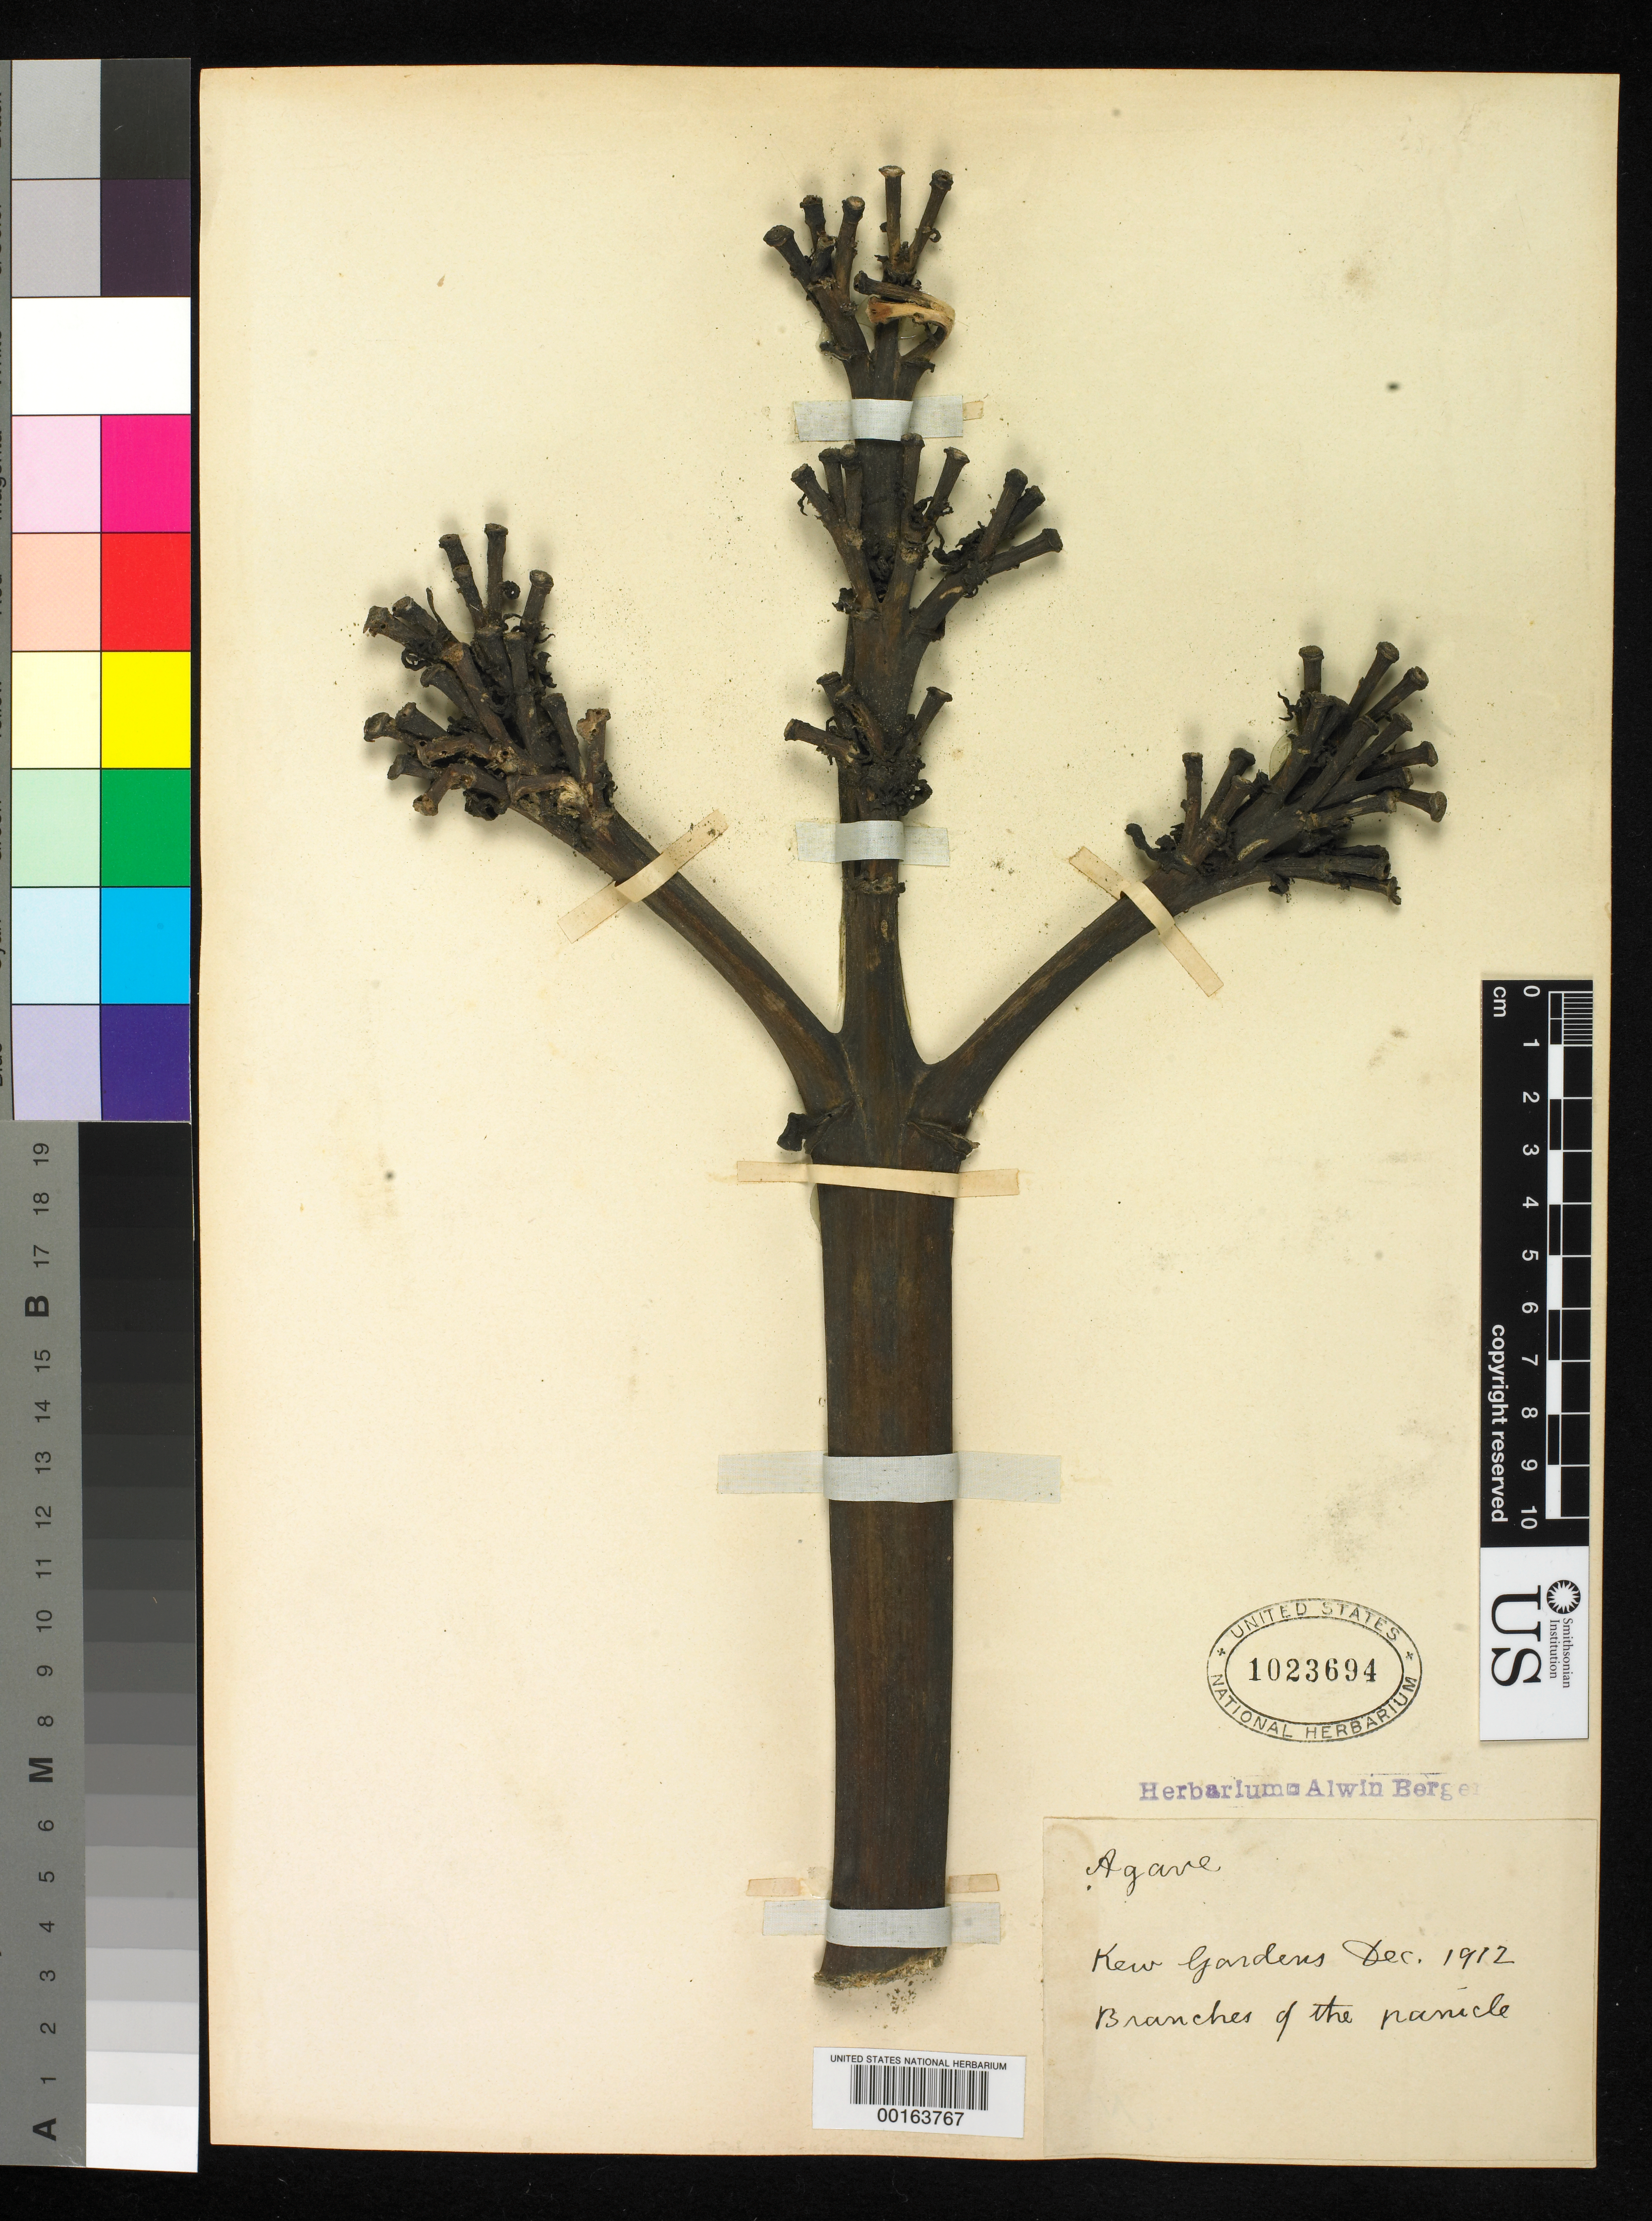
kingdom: Plantae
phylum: Tracheophyta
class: Liliopsida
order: Asparagales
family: Asparagaceae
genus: Agave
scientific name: Agave sp.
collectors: ex herb. A. Berger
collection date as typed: Dec 1912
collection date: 1912-12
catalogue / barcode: US 1023694